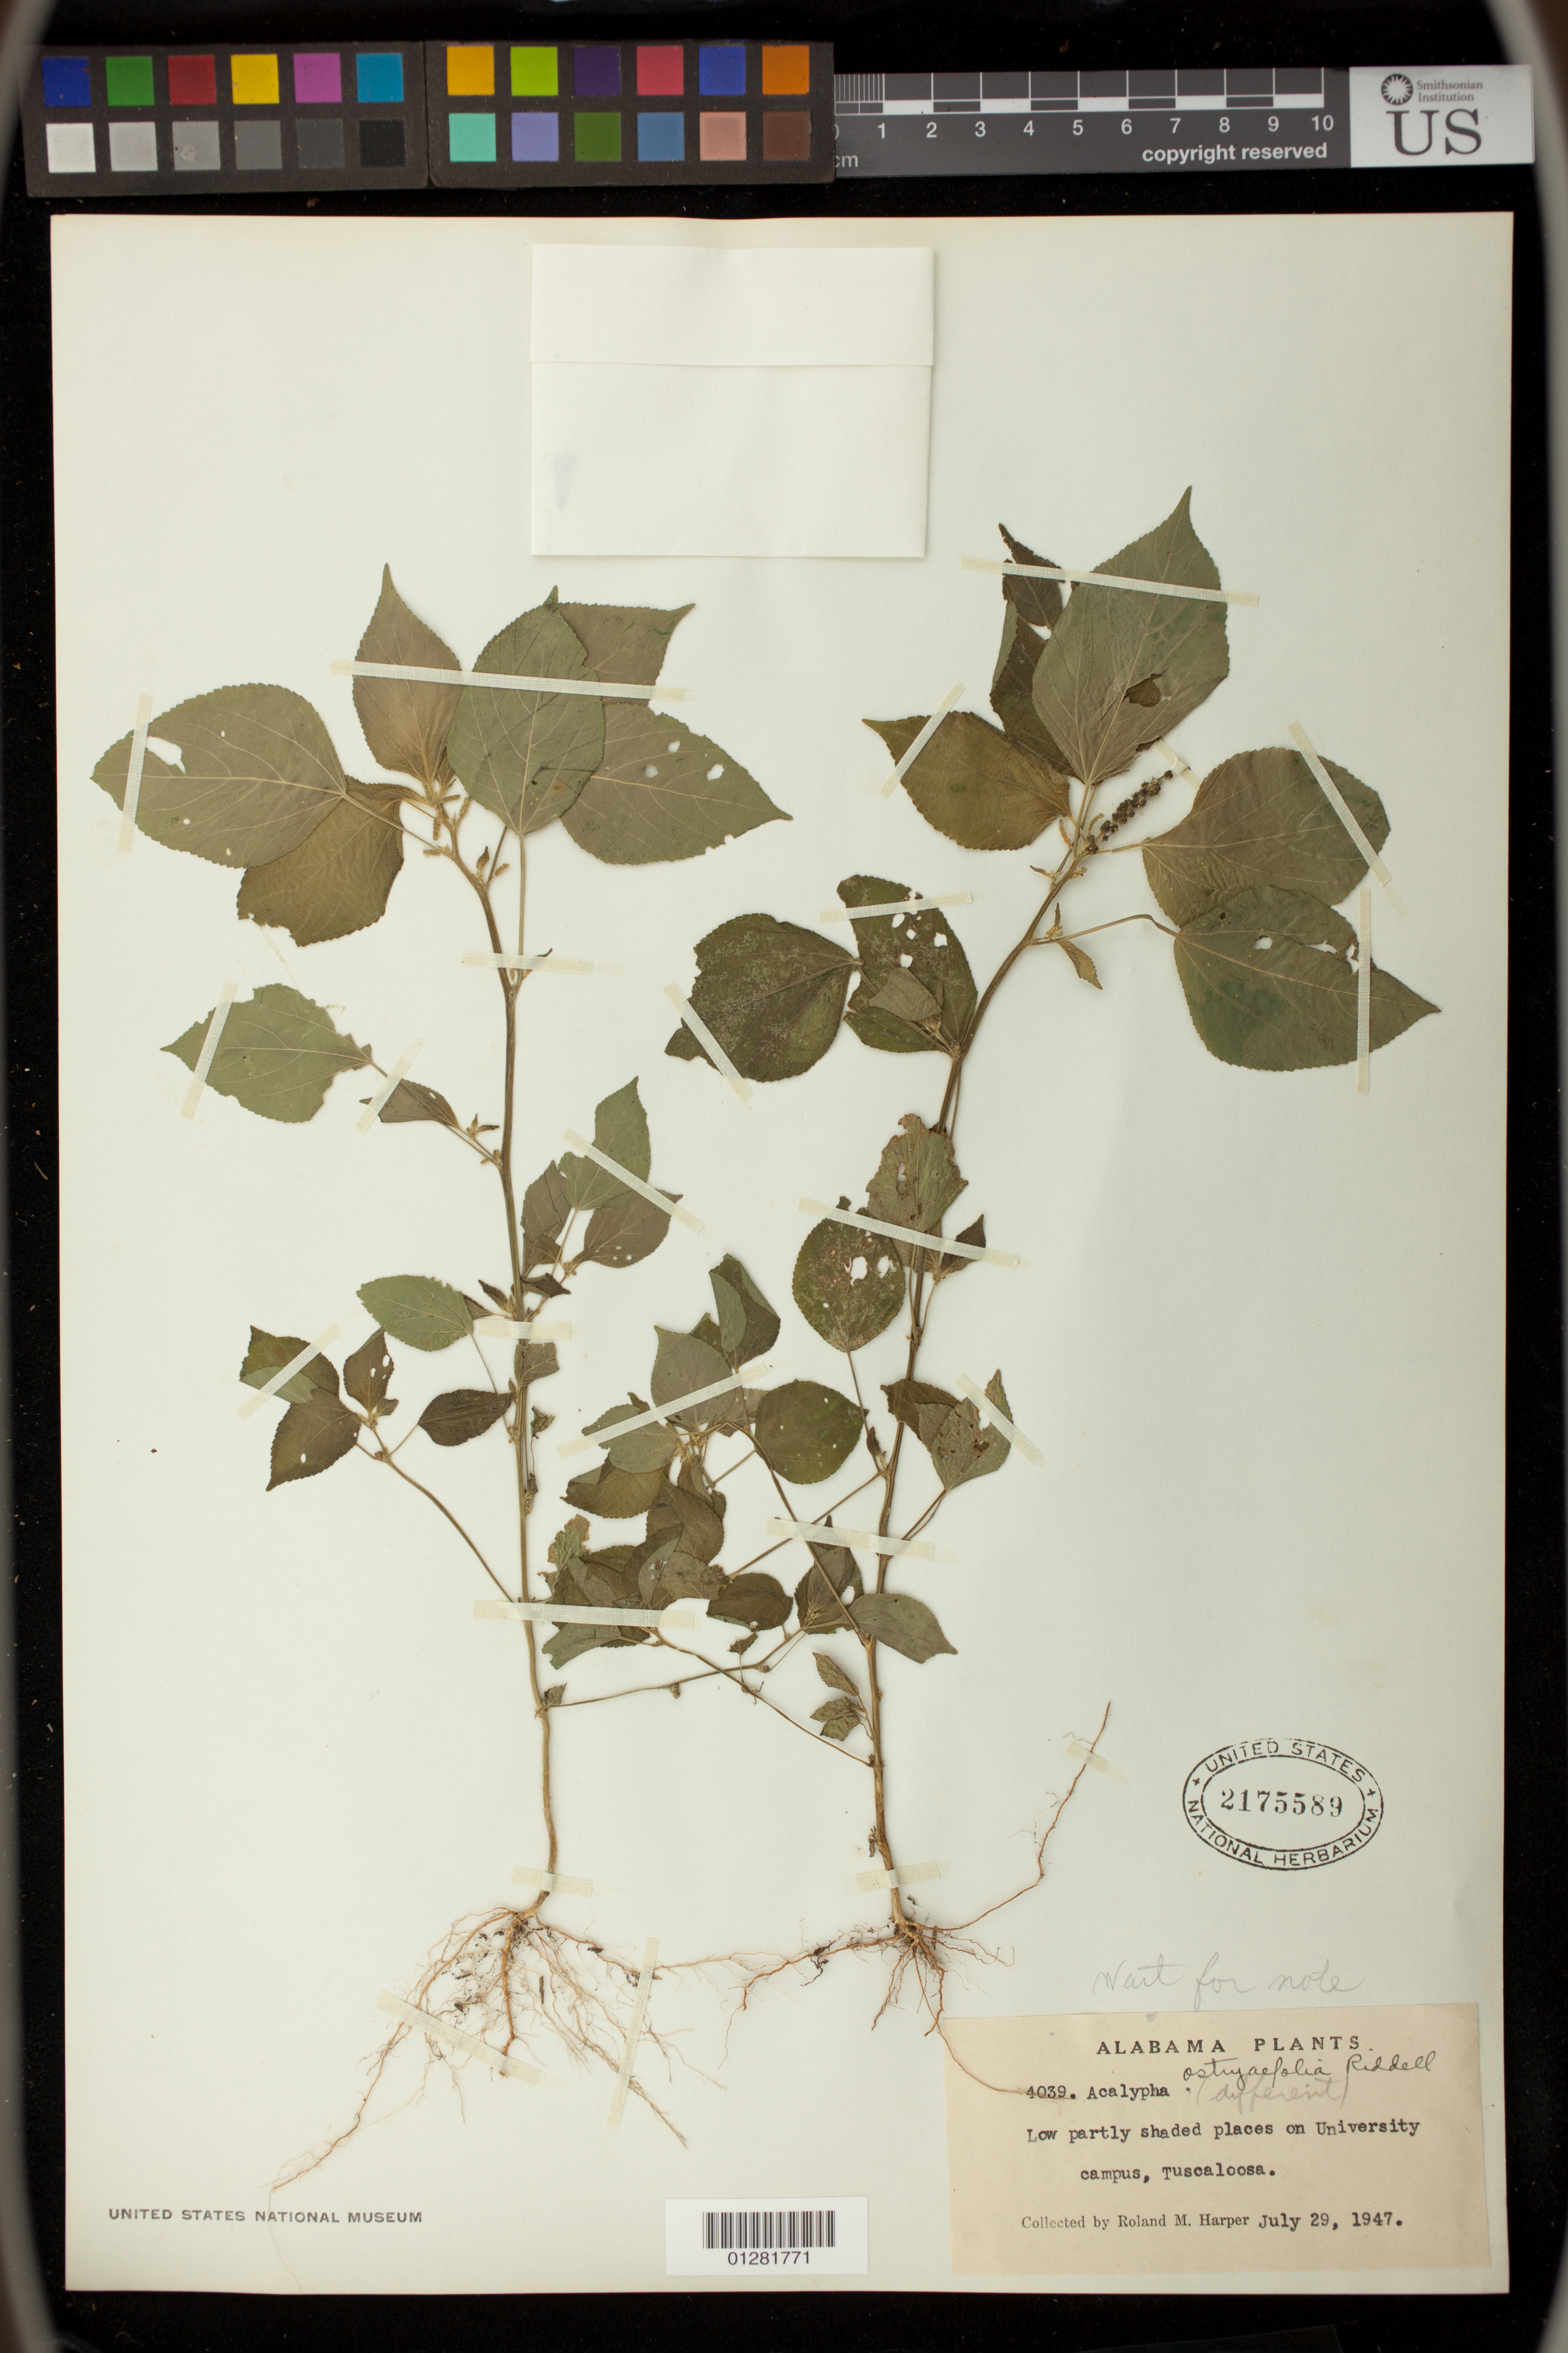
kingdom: Plantae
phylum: Tracheophyta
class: Magnoliopsida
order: Malpighiales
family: Euphorbiaceae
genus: Acalypha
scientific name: Acalypha ostryifolia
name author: Ridd.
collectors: R. H. Harper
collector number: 4039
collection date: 1947-07-29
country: United States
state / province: Alabama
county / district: Tuscaloosa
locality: University Campus, Tuscaloosa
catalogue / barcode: US 2175589